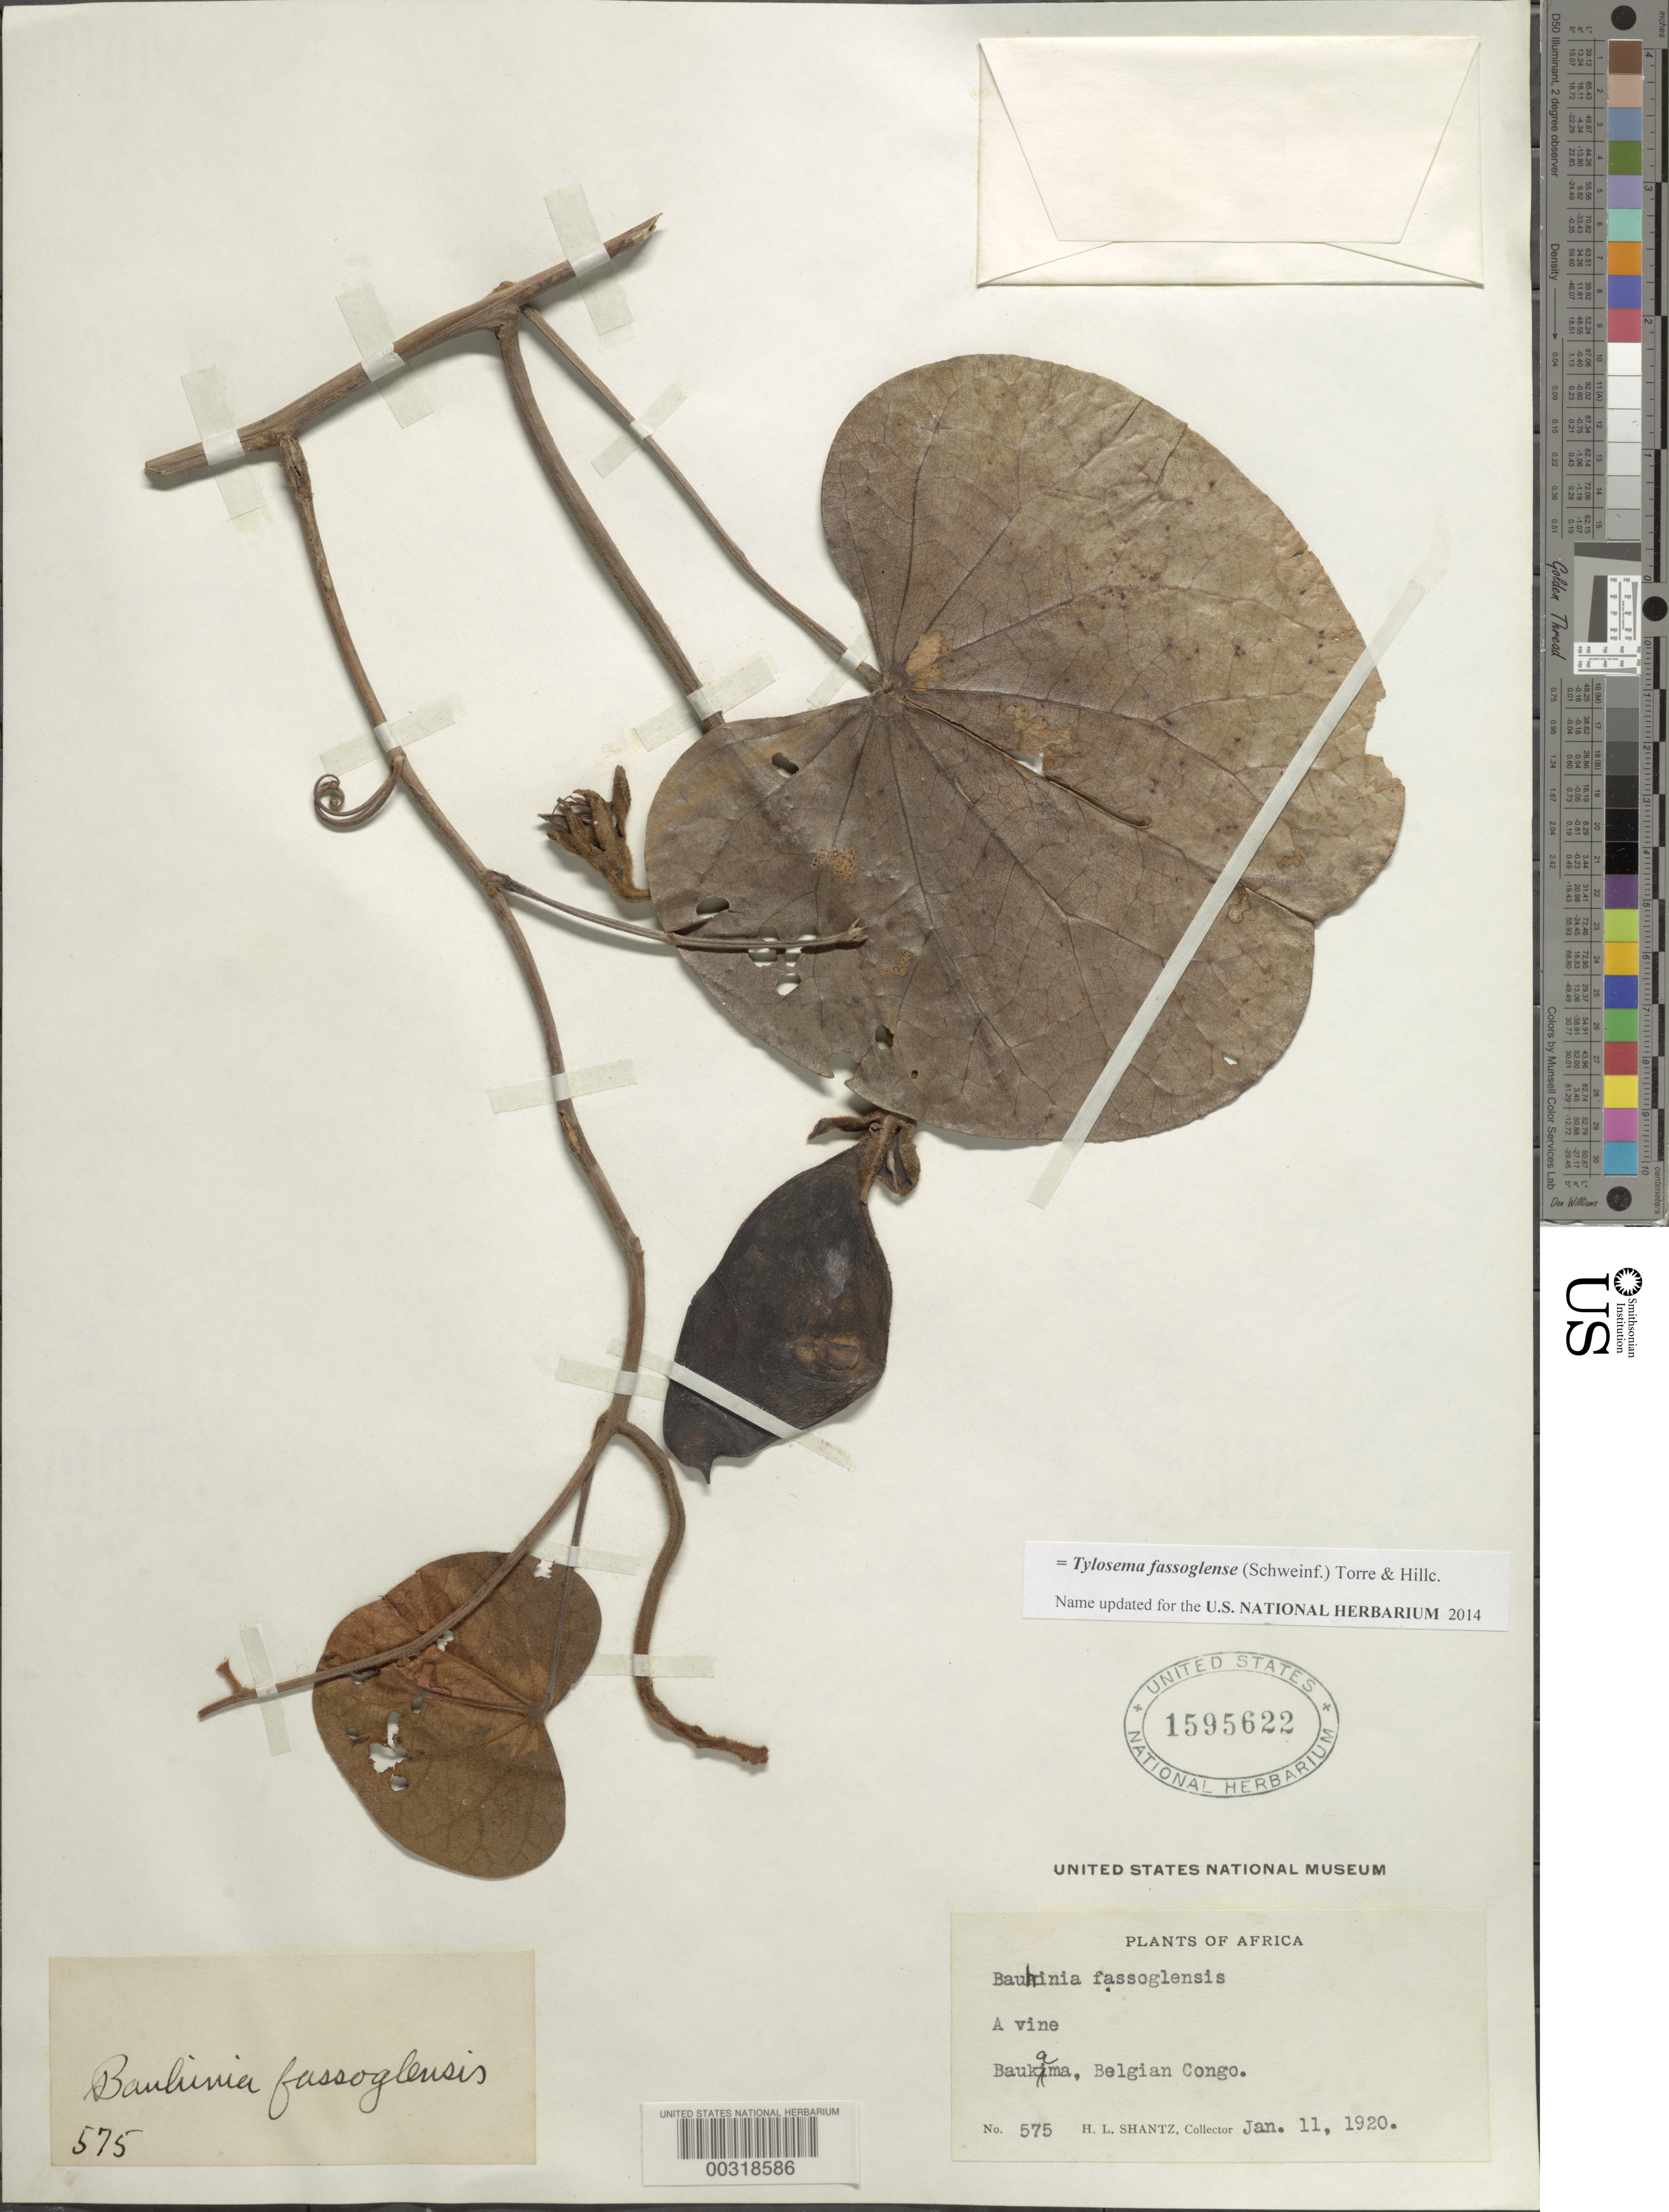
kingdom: Plantae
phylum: Tracheophyta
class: Magnoliopsida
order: Fabales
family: Fabaceae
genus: Tylosema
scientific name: Tylosema fassoglense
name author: (Kotschy ex Schweinf.) Torre & Hillc.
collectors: H. Shantz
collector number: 575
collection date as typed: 11 Jan 1920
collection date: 1920-01-11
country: Congo, Democratic Republic of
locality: Baukama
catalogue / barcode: US 1595622